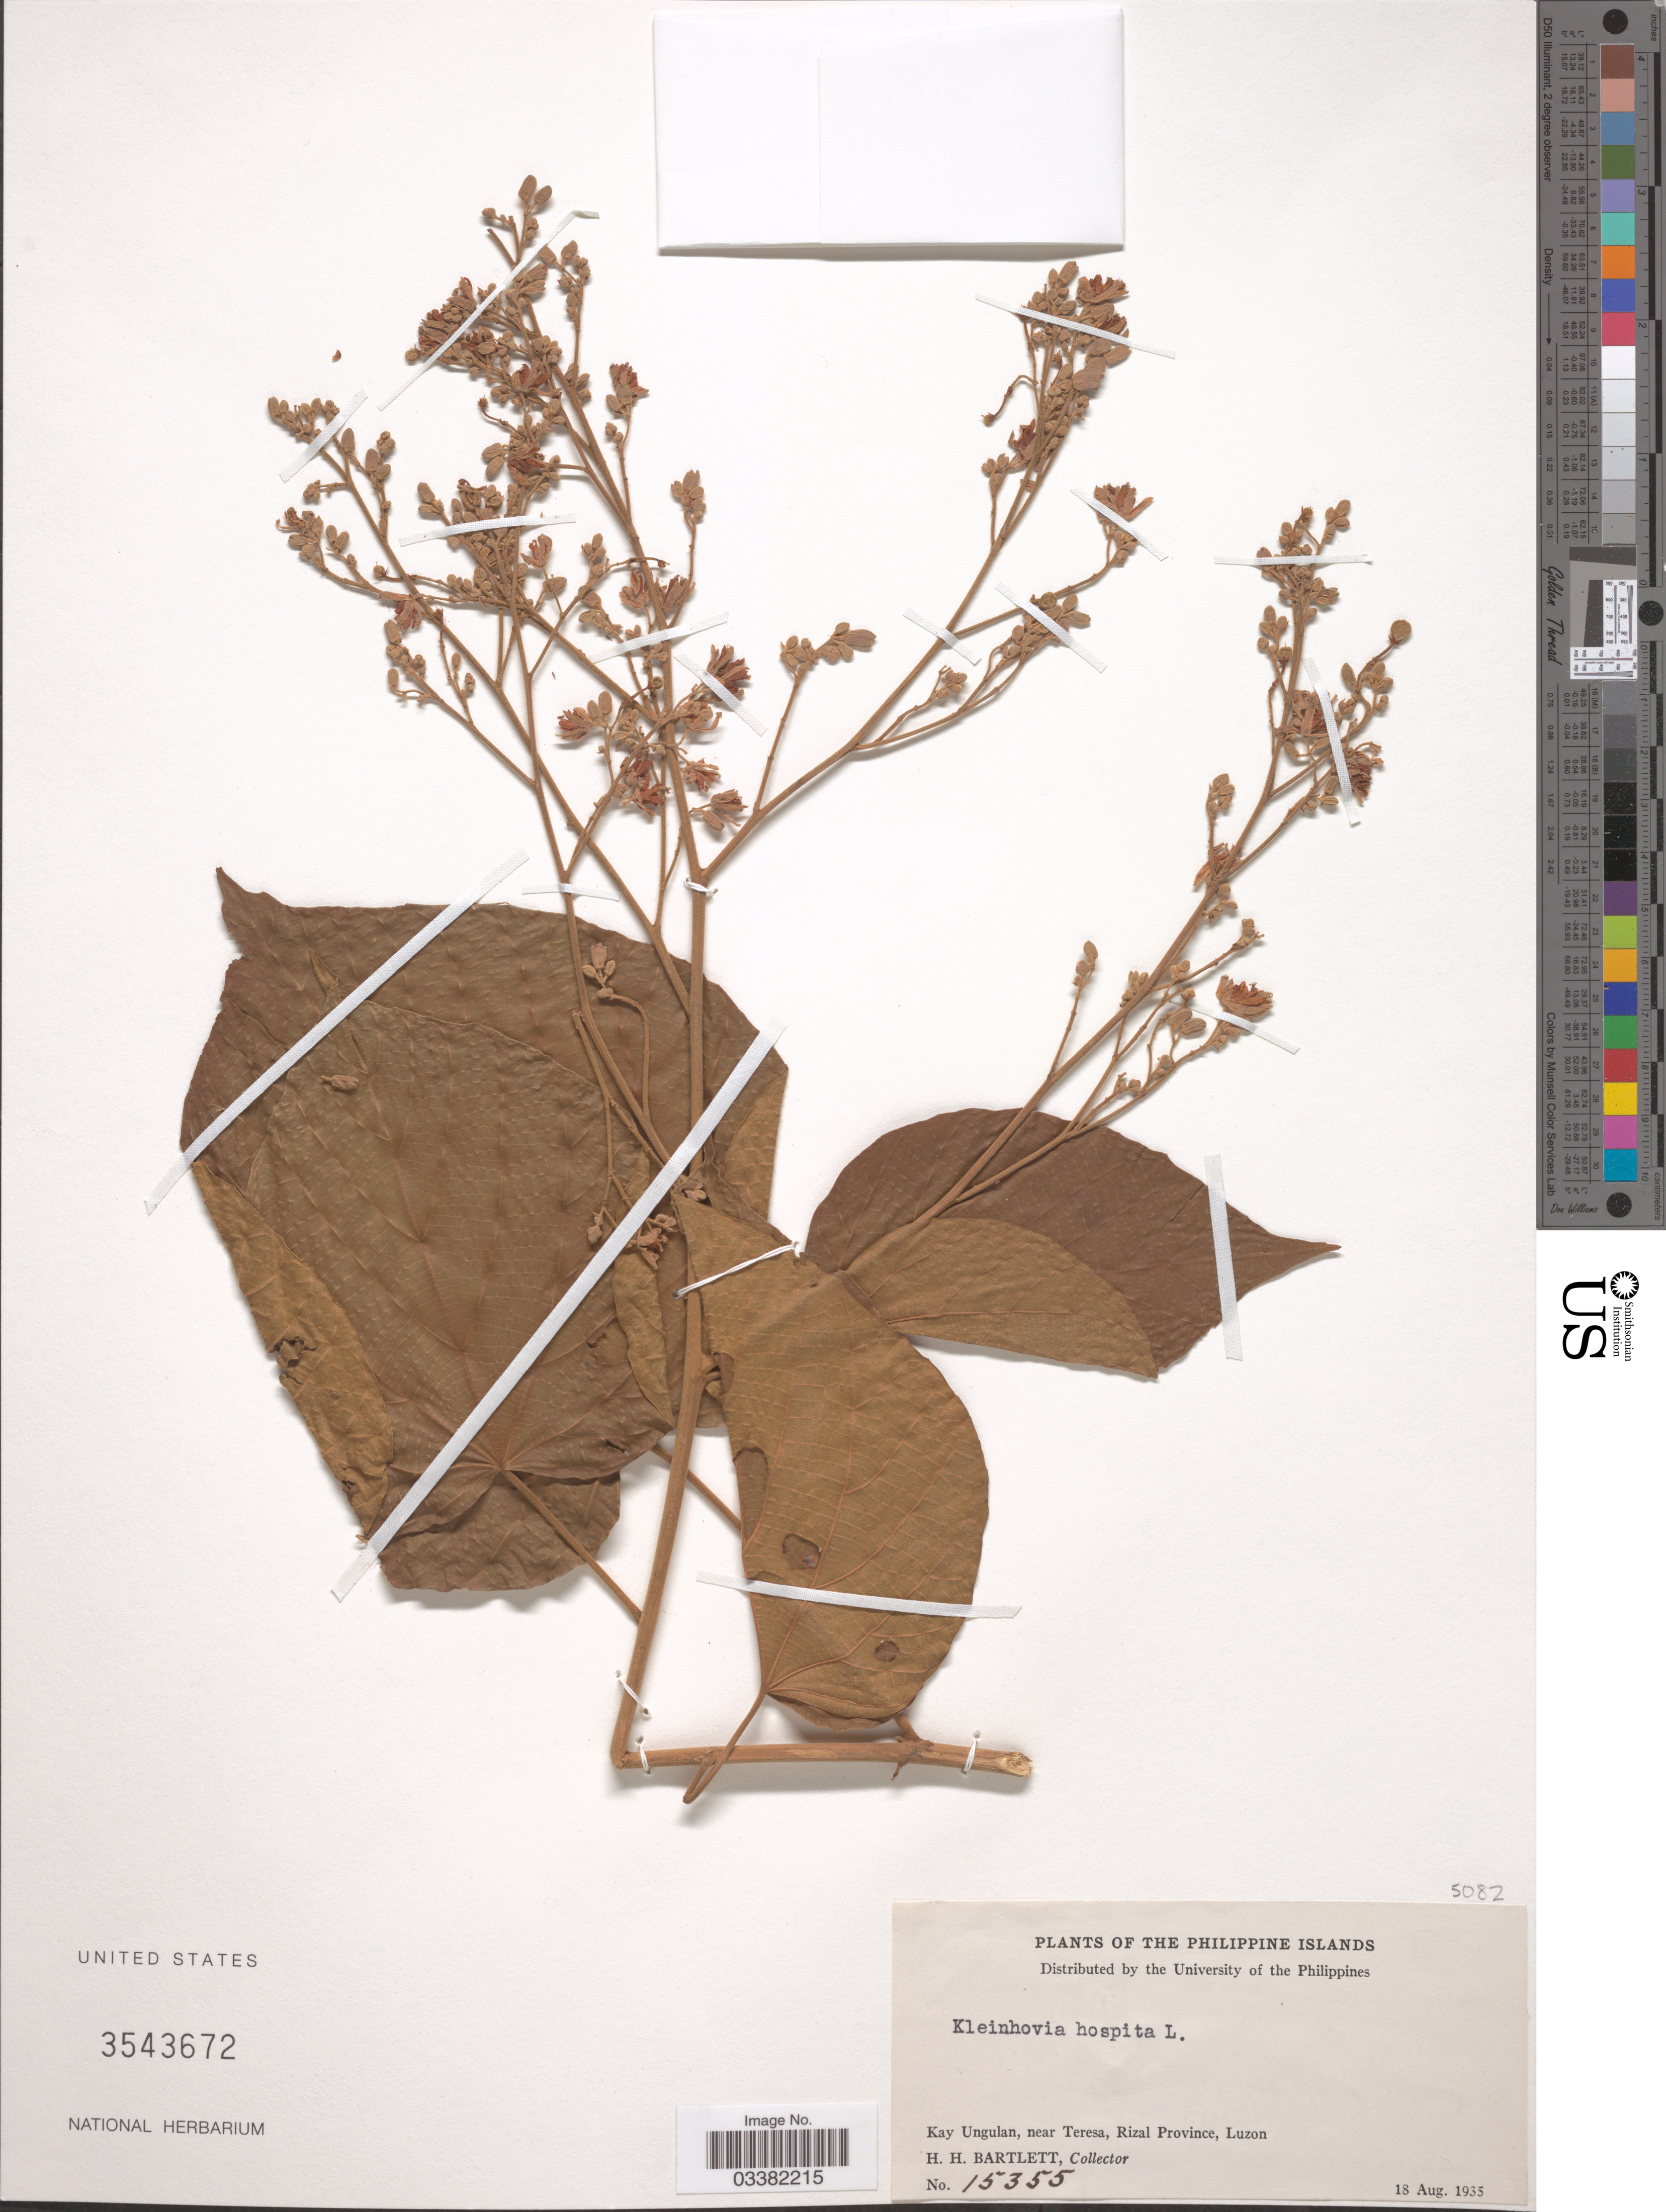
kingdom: Plantae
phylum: Tracheophyta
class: Magnoliopsida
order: Malvales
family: Malvaceae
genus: Kleinhovia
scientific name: Kleinhovia hospita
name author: L.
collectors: H. H. Bartlett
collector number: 15355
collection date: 1935-08-18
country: Philippines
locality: Kay Ungulan, near Teresa, Rizal Province, Luzon.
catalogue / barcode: US 3543672